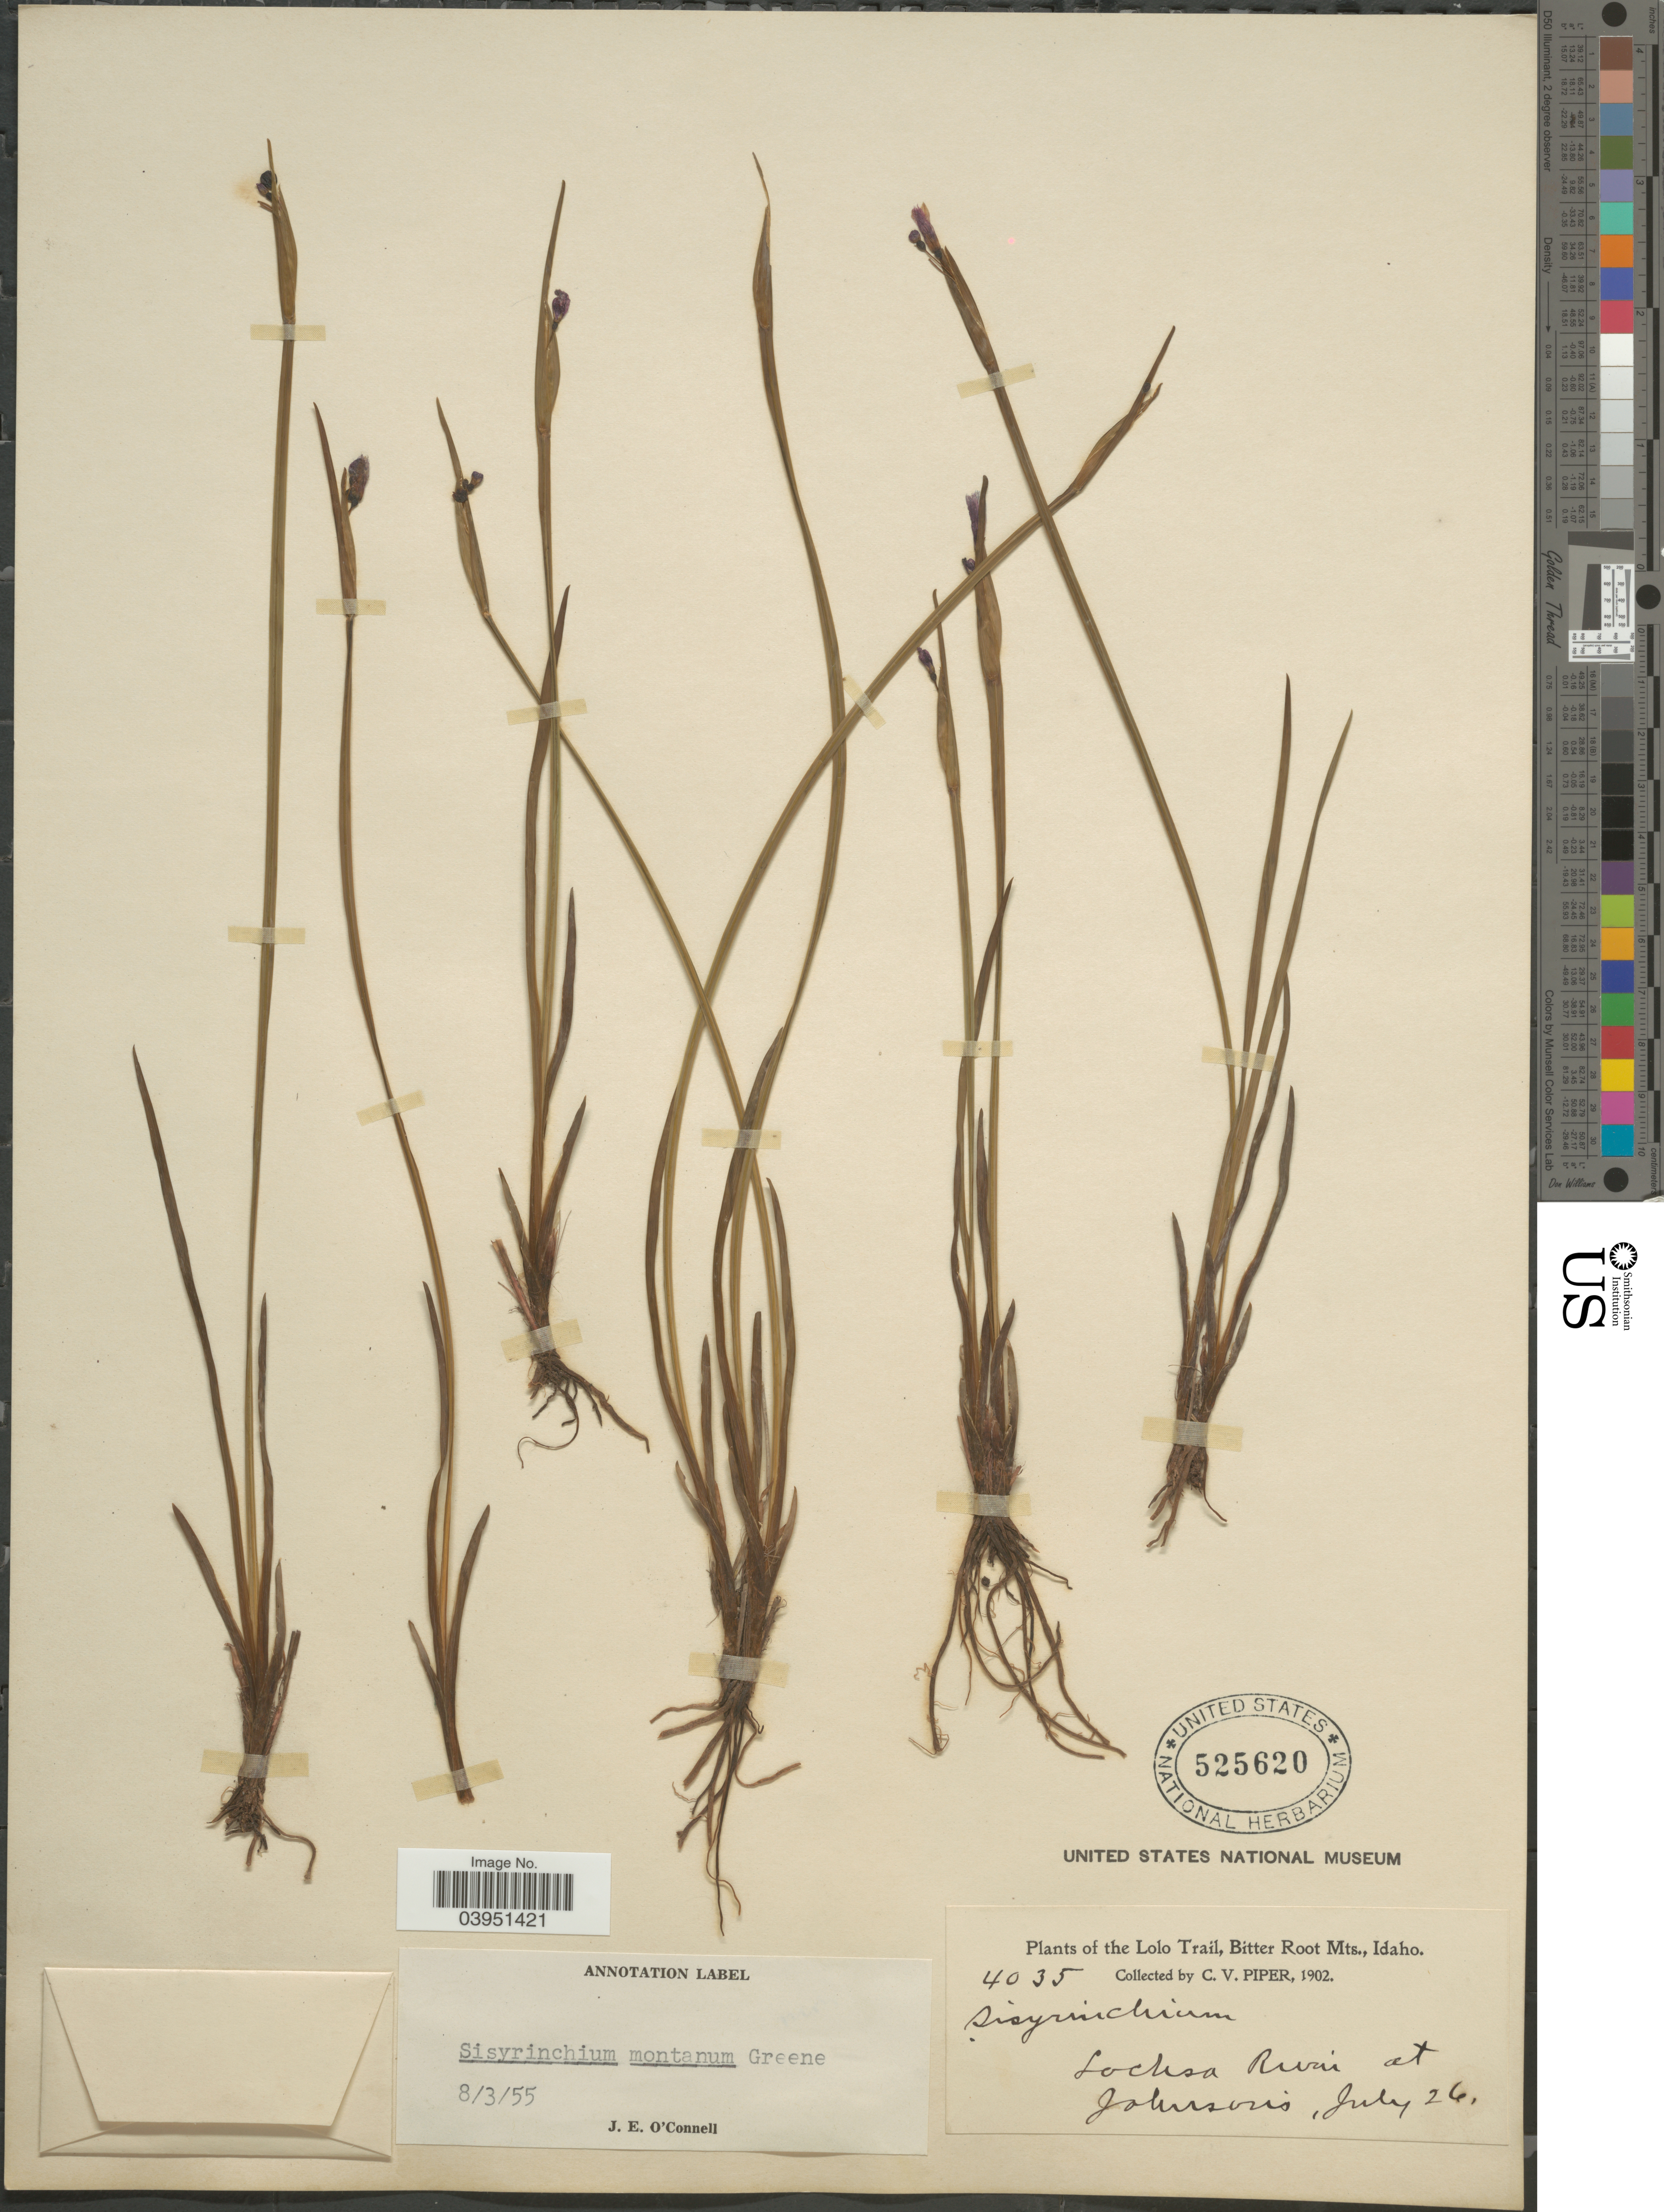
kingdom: Plantae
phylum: Tracheophyta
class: Liliopsida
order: Asparagales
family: Iridaceae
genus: Sisyrinchium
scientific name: Sisyrinchium montanum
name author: Greene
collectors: C. V. Piper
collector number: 4035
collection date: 1902-07-26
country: United States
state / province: Idaho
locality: The Lolo Trail, Bitter Root Mts. Lochsa River at Johnson's.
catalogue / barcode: US 525620